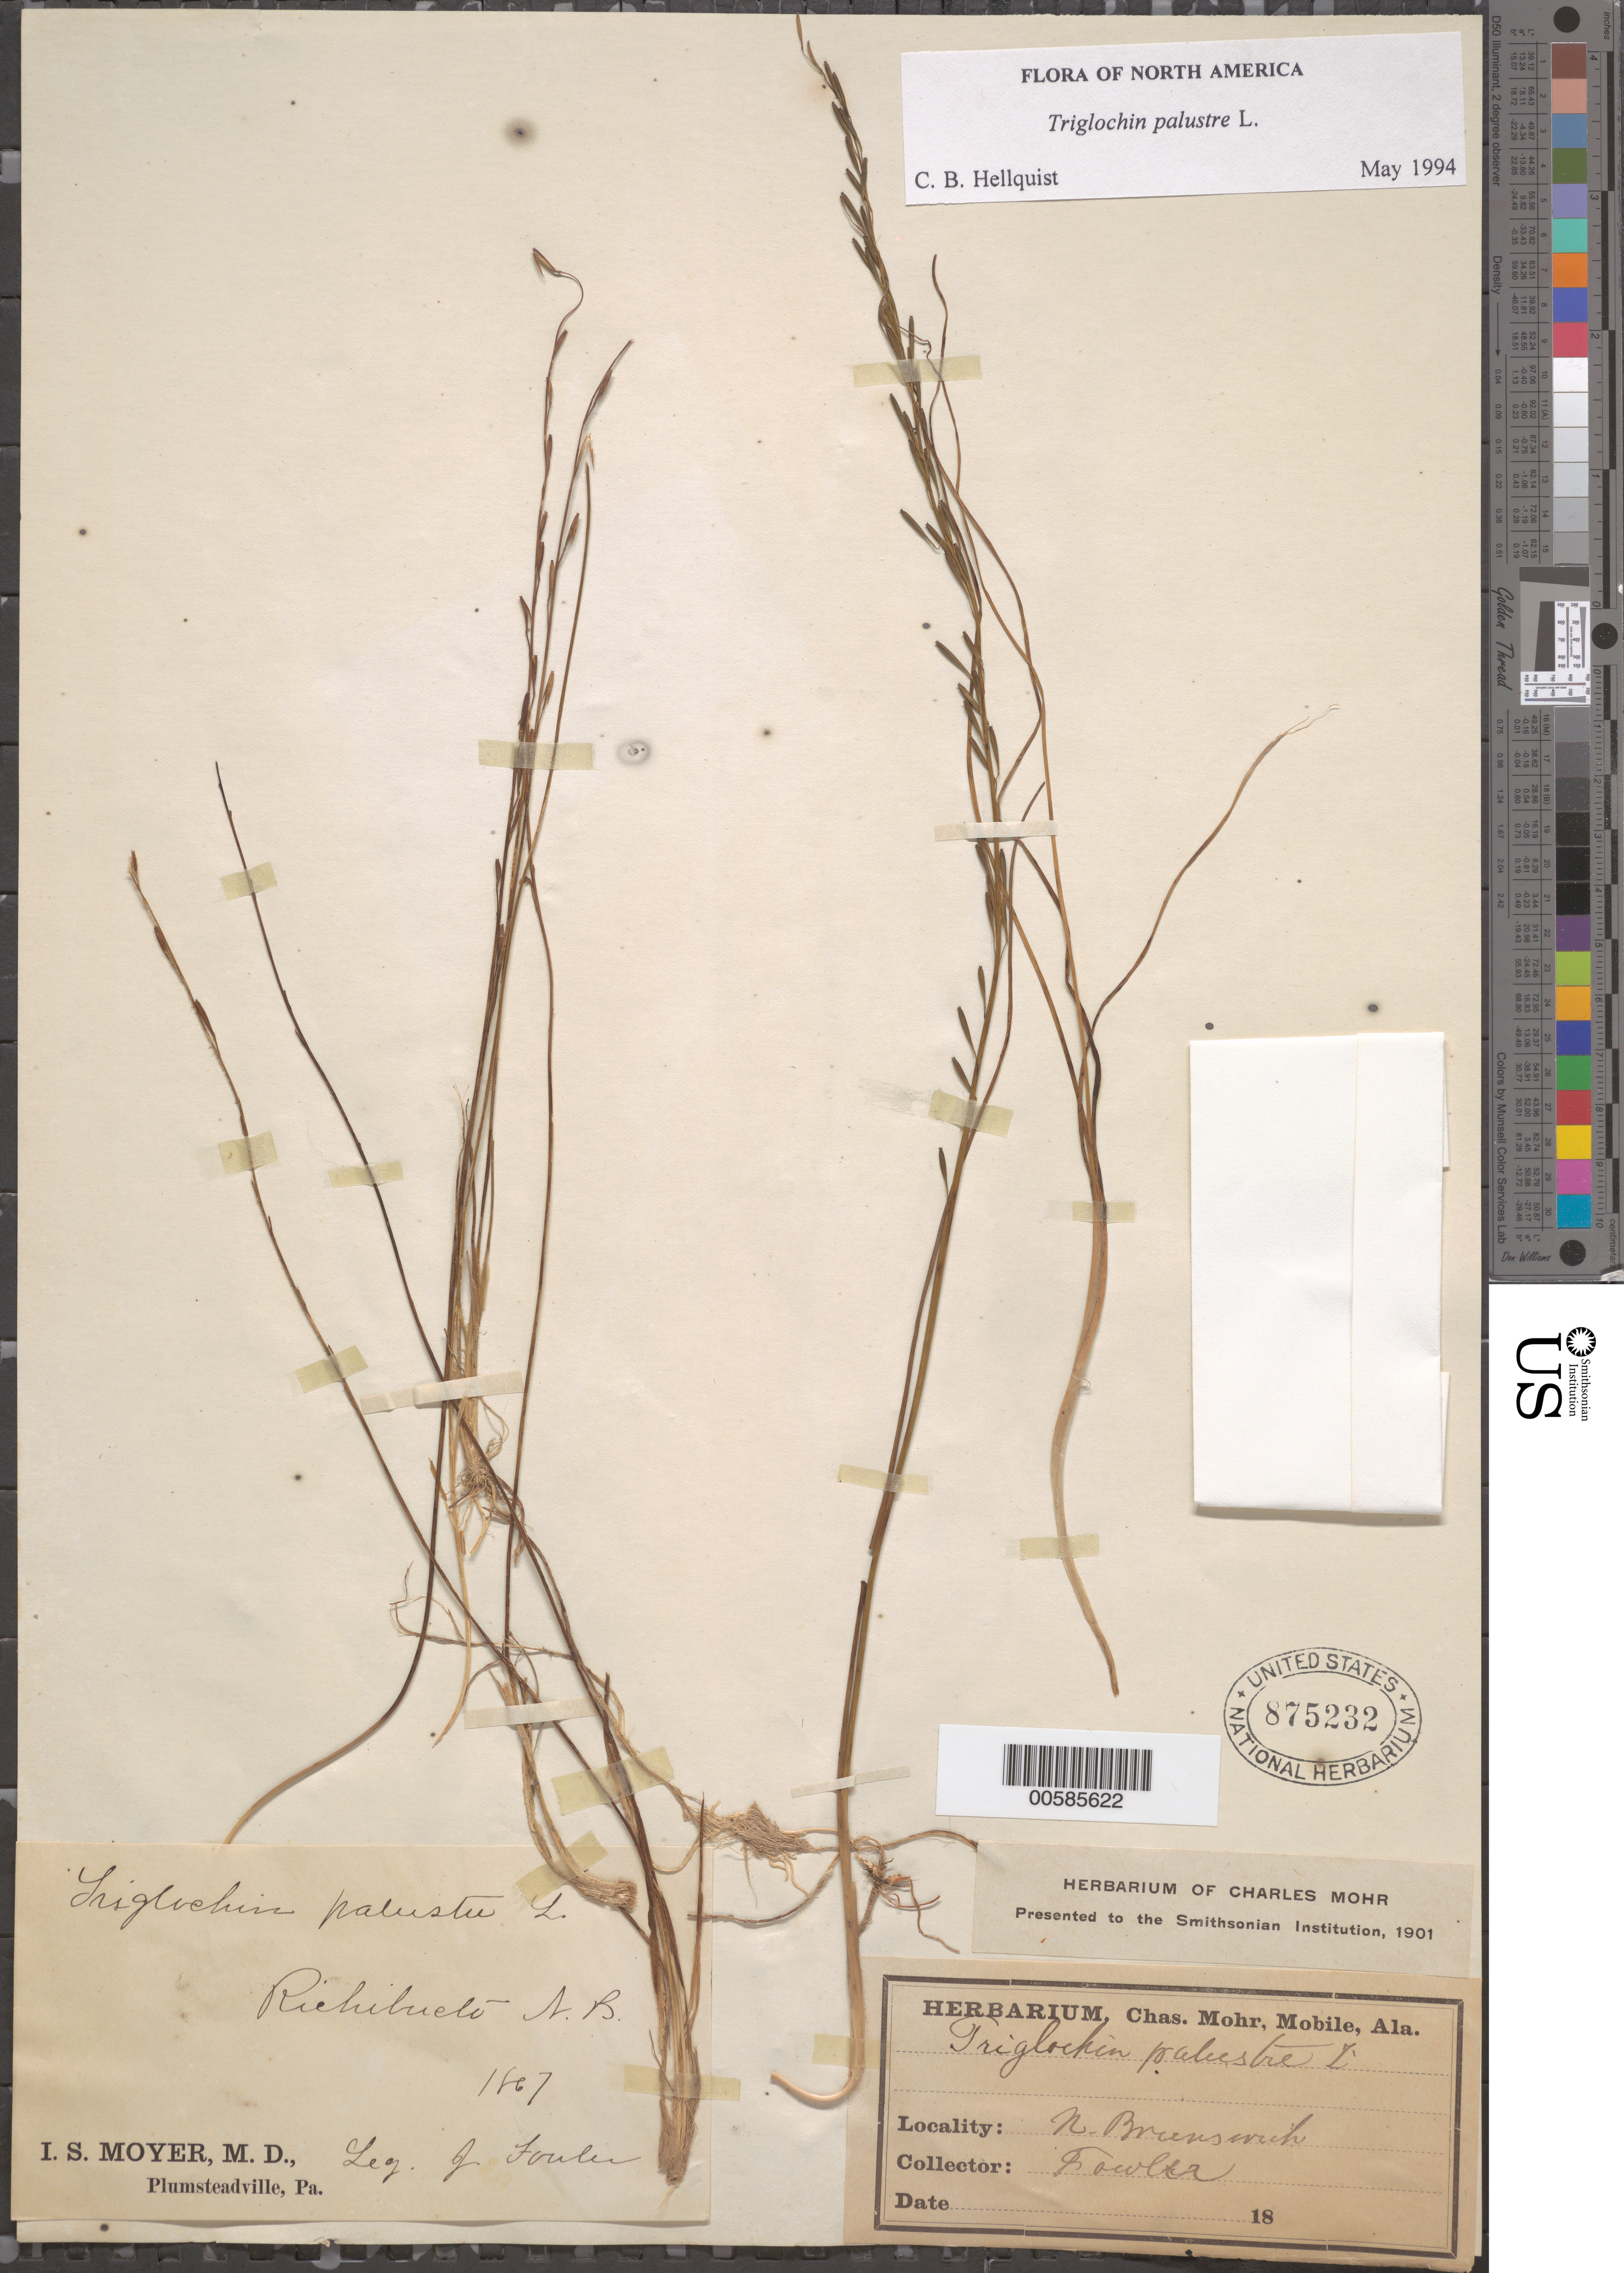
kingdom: Plantae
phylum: Tracheophyta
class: Liliopsida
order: Alismatales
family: Juncaginaceae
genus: Triglochin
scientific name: Triglochin palustris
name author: L.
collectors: J. P. Fowler & I. S. Moyer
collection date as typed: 18-- to -- --- 1867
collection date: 1800/1867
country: Canada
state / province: New Brunswick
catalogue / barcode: US 875232